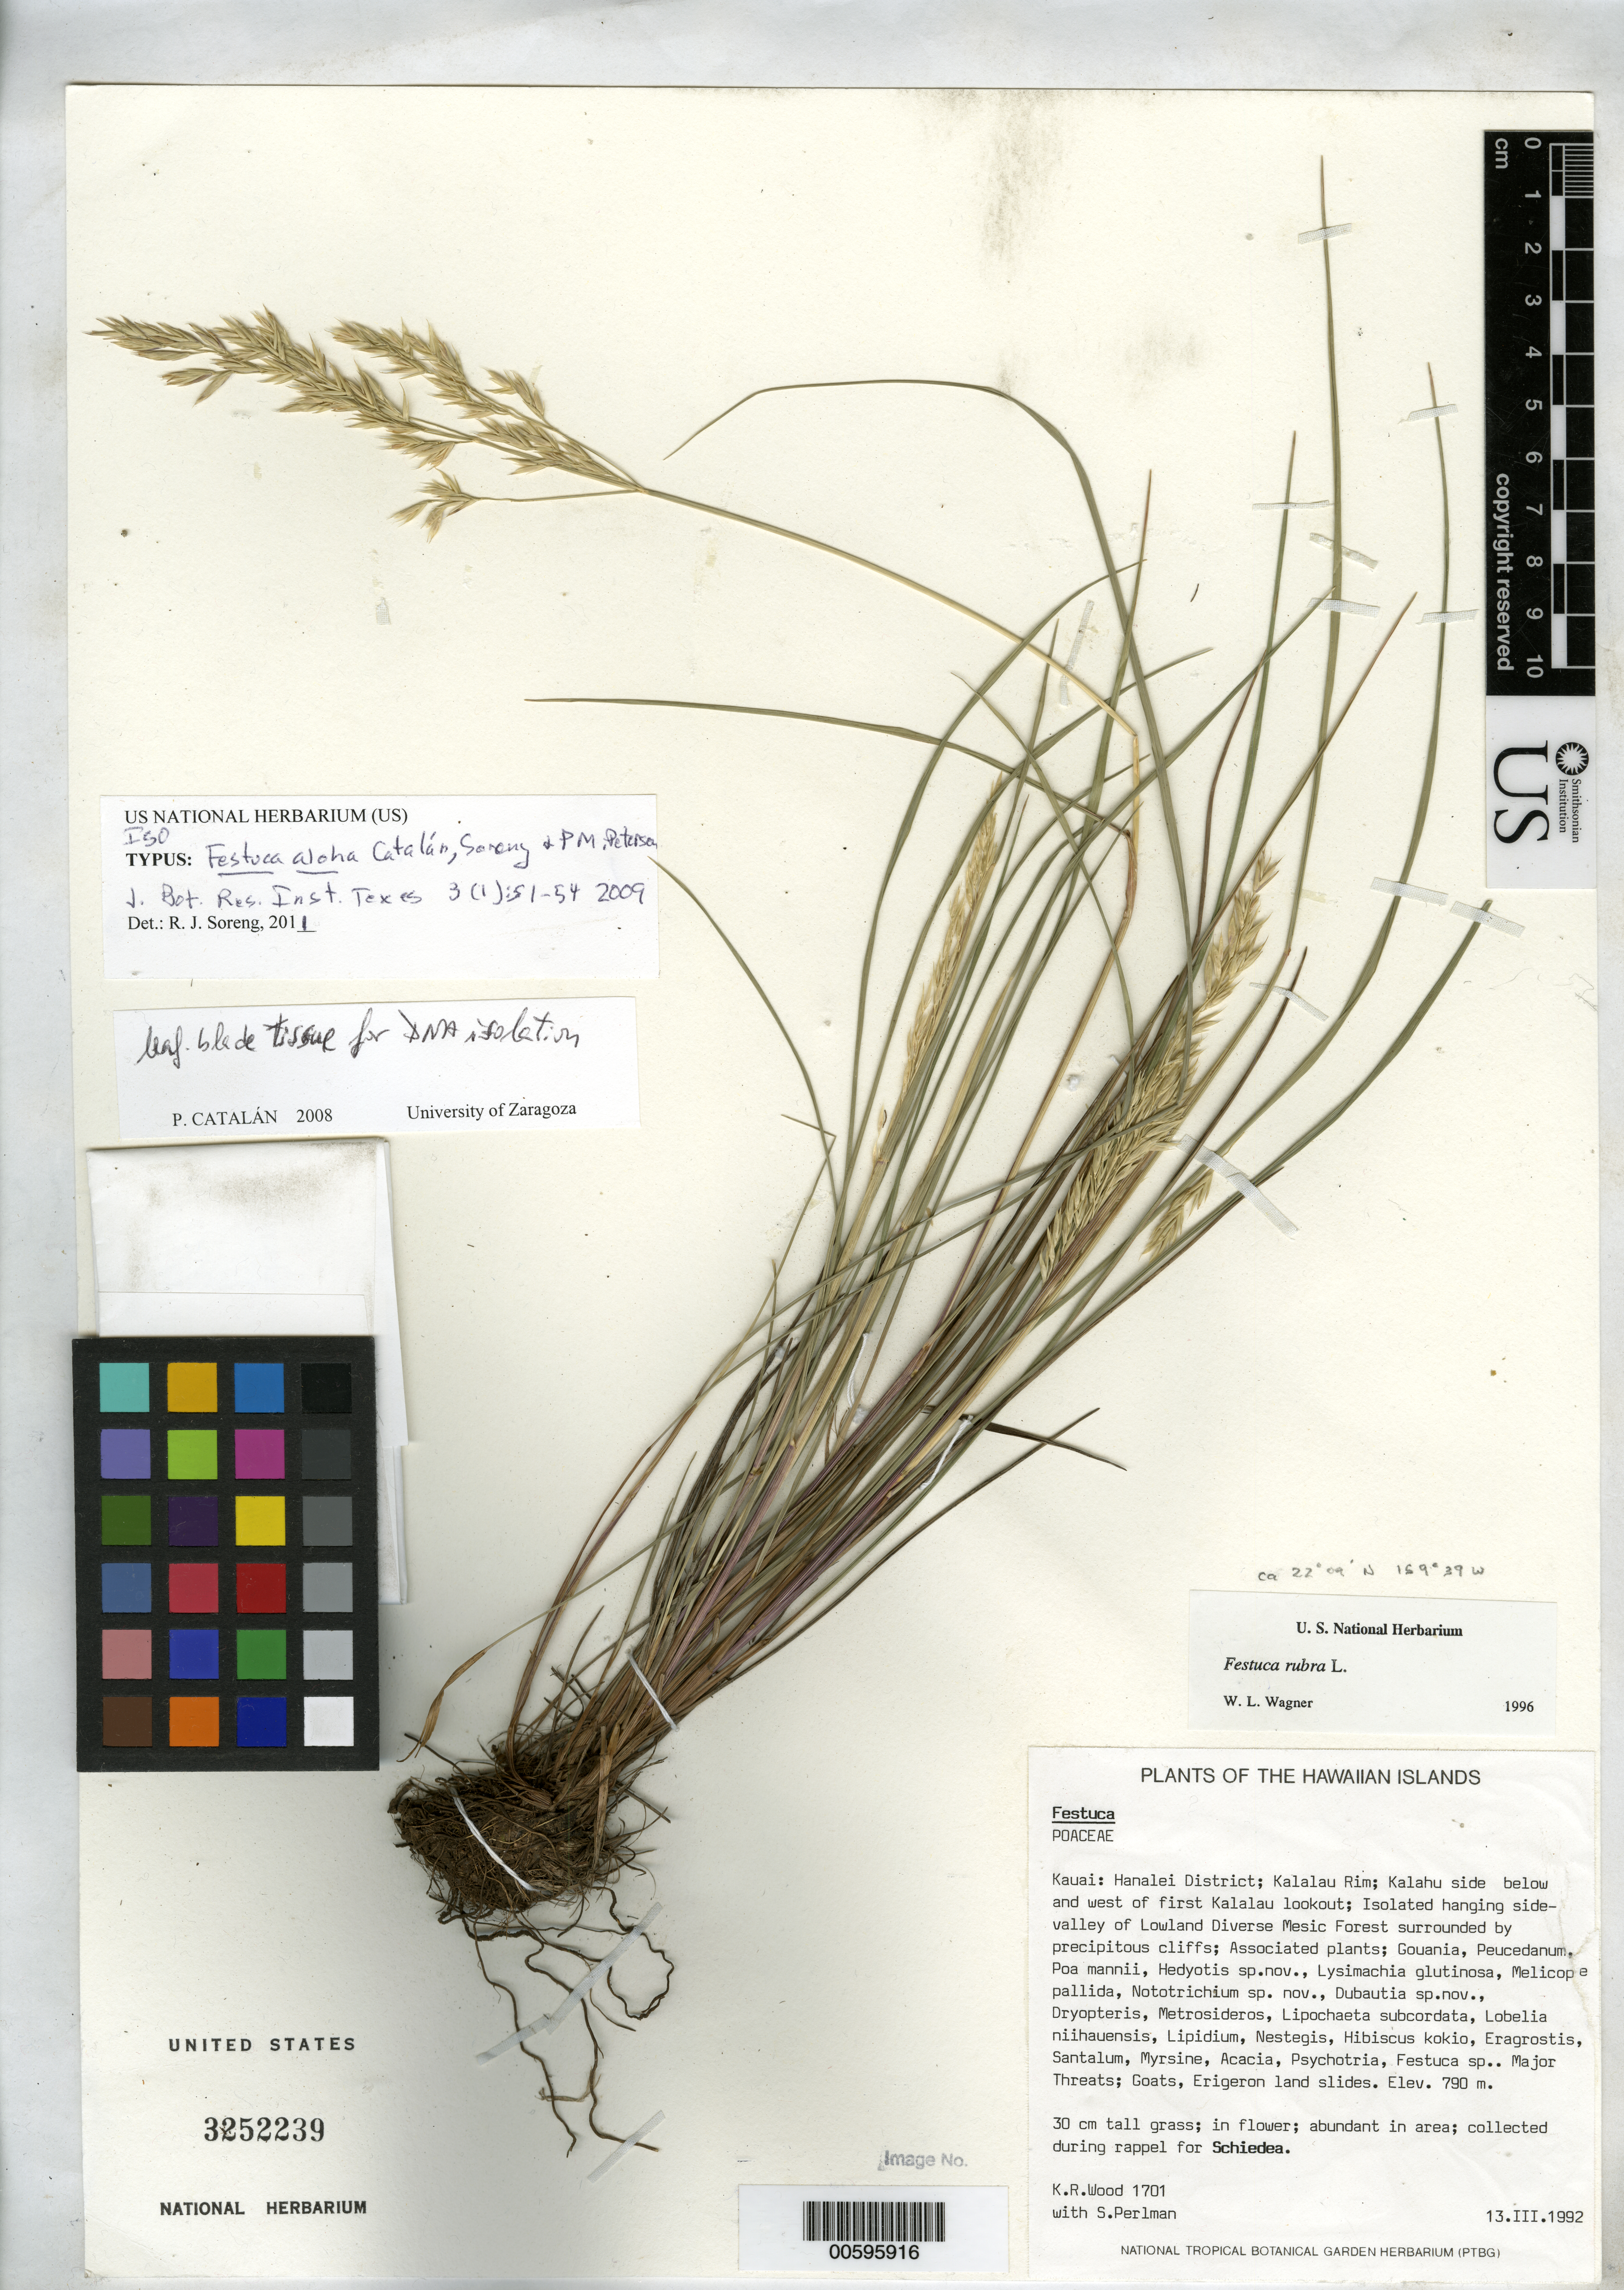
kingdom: Plantae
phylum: Tracheophyta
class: Liliopsida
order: Poales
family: Poaceae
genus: Festuca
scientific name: Festuca aloha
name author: Catalán et al.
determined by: Soreng, Robert J., Research Associate (BOT), Smithsonian Institution - National Museum of Natural History (UNITED STATES)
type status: Isotype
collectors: K. R. Wood & S. P. Perlman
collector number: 1701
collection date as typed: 13 Mar 1992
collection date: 1992-03-13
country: United States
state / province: Hawaii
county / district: Kauai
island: Kaua'i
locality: Hanalei District; Kalalau Rim; Kalahu side below and west of first Kalalau lookout.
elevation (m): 790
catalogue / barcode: US 3252239